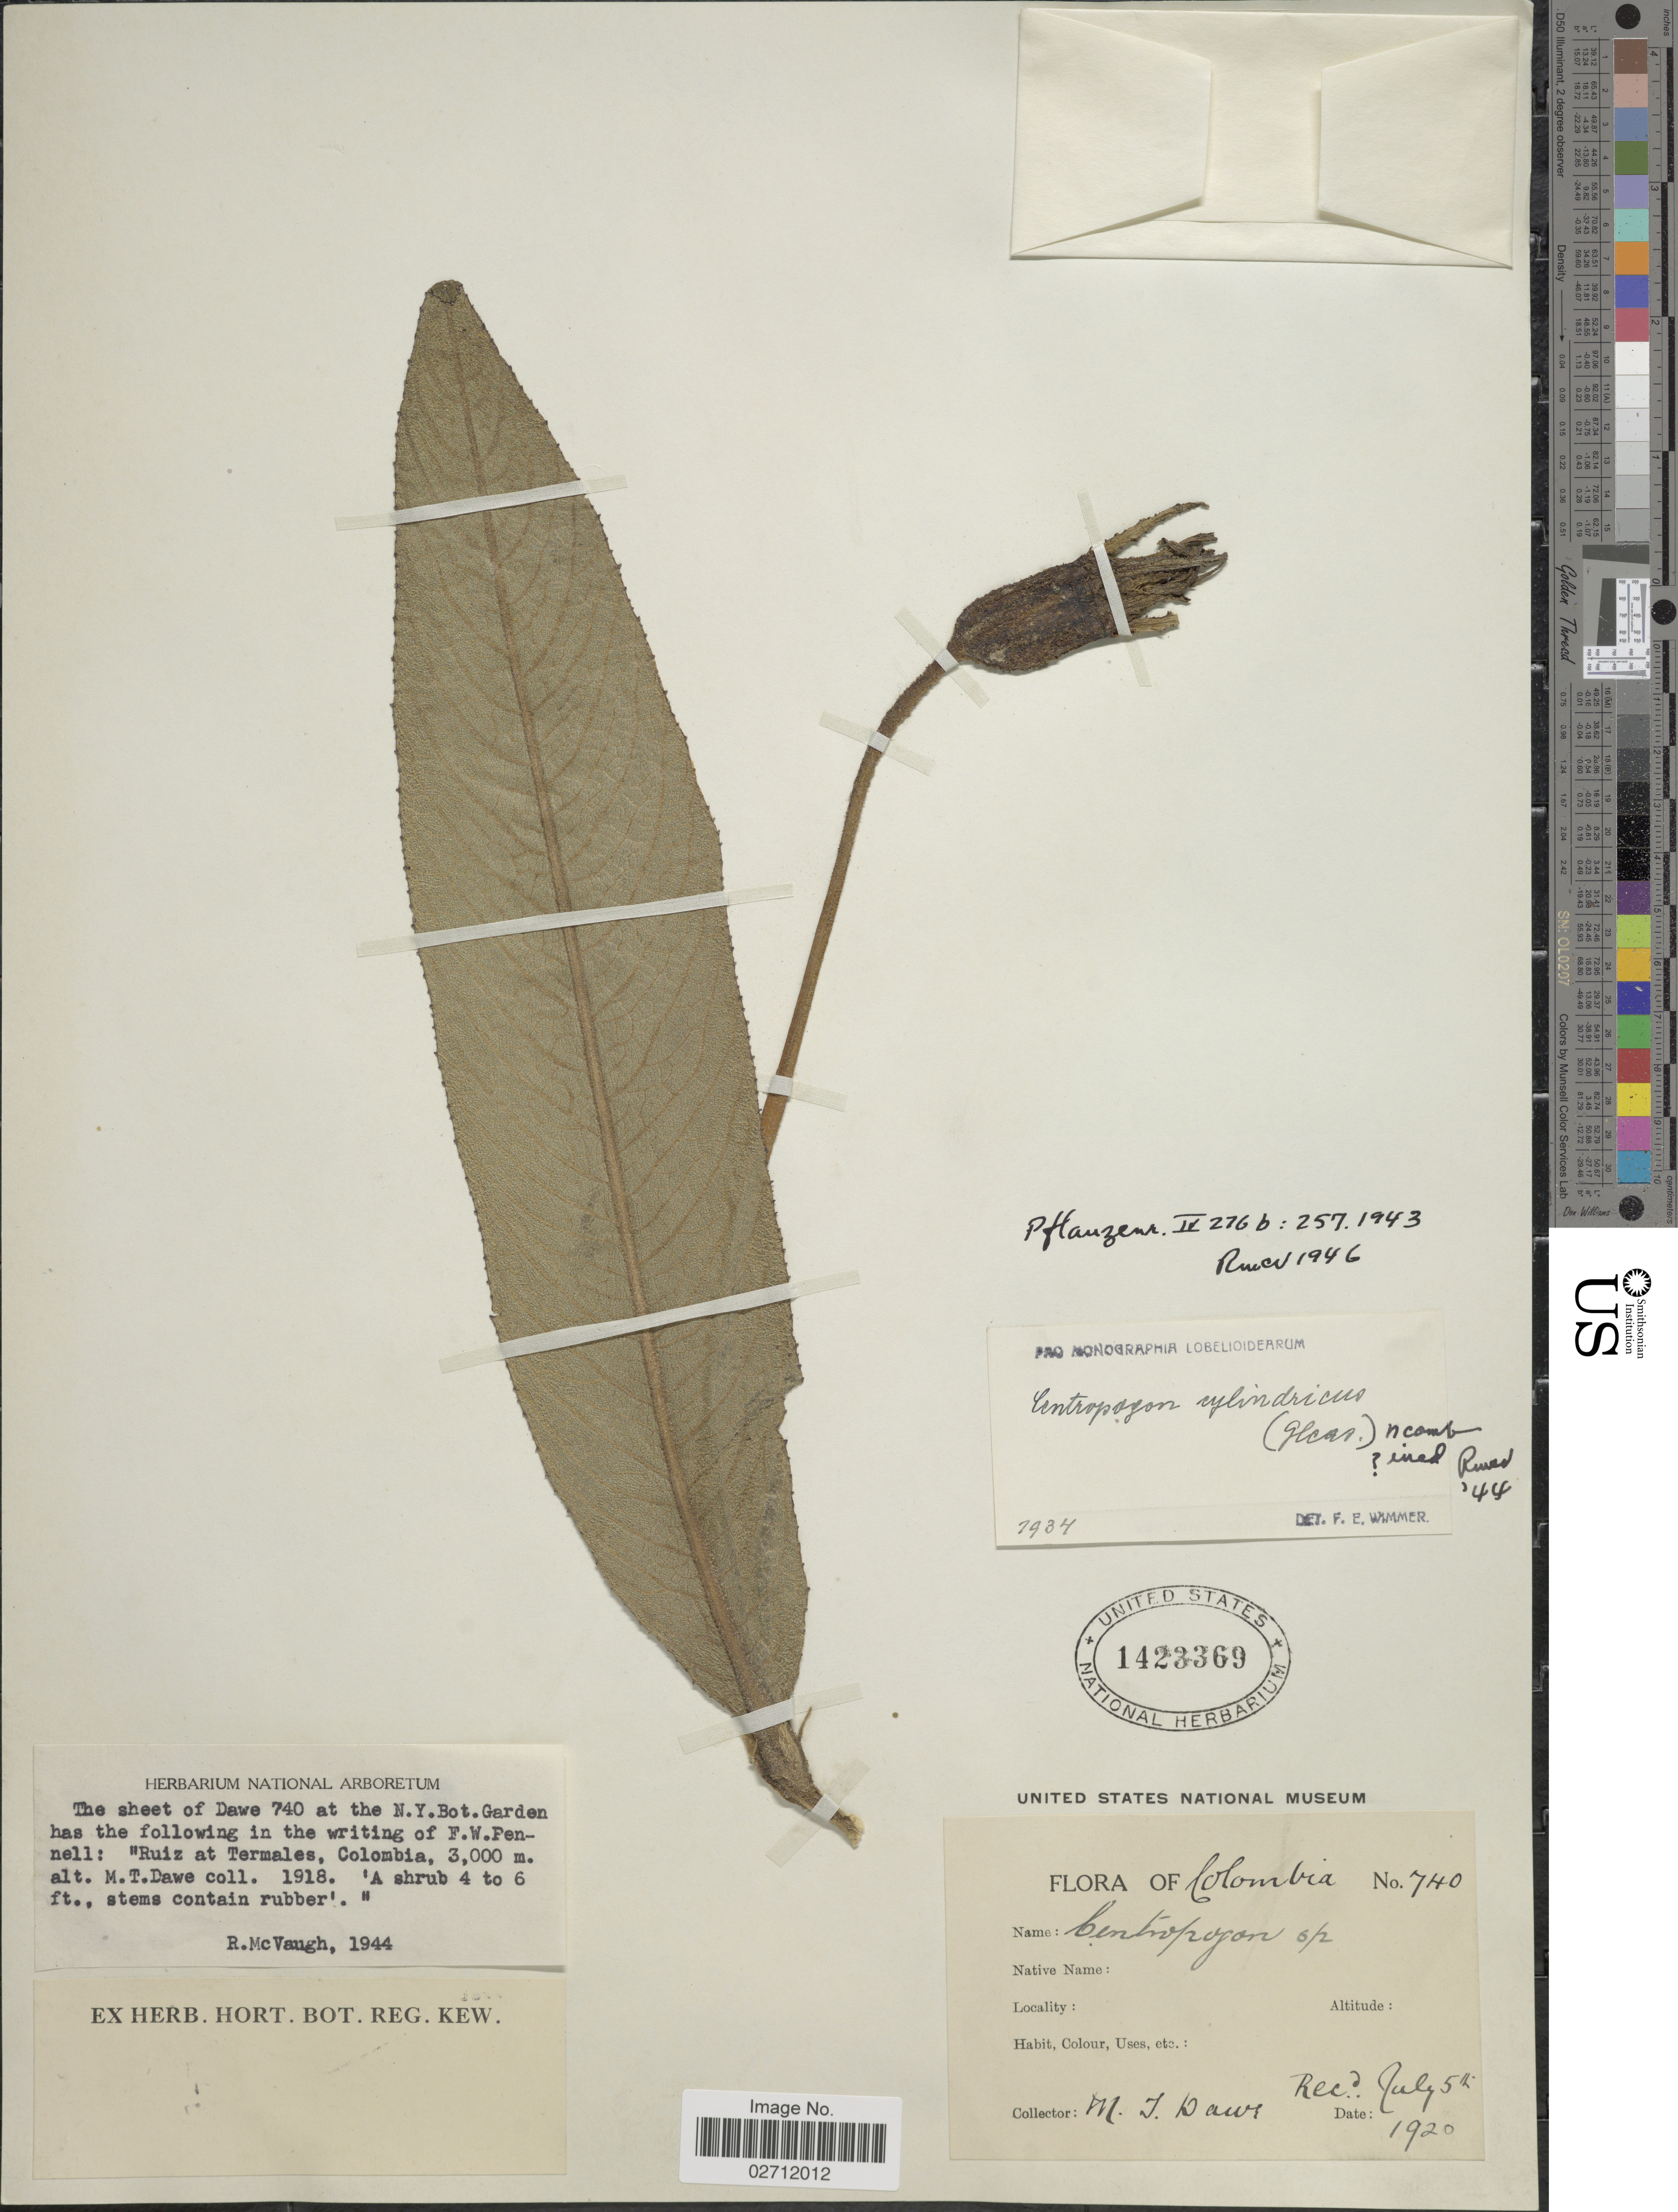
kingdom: Plantae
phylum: Tracheophyta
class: Magnoliopsida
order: Asterales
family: Campanulaceae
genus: Centropogon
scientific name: Centropogon cylindricus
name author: (Gleason) E. Wimm.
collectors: M. T. Dawe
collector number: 740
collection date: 1918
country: Colombia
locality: Ruiz at Termales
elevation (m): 3000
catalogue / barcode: US 1423369